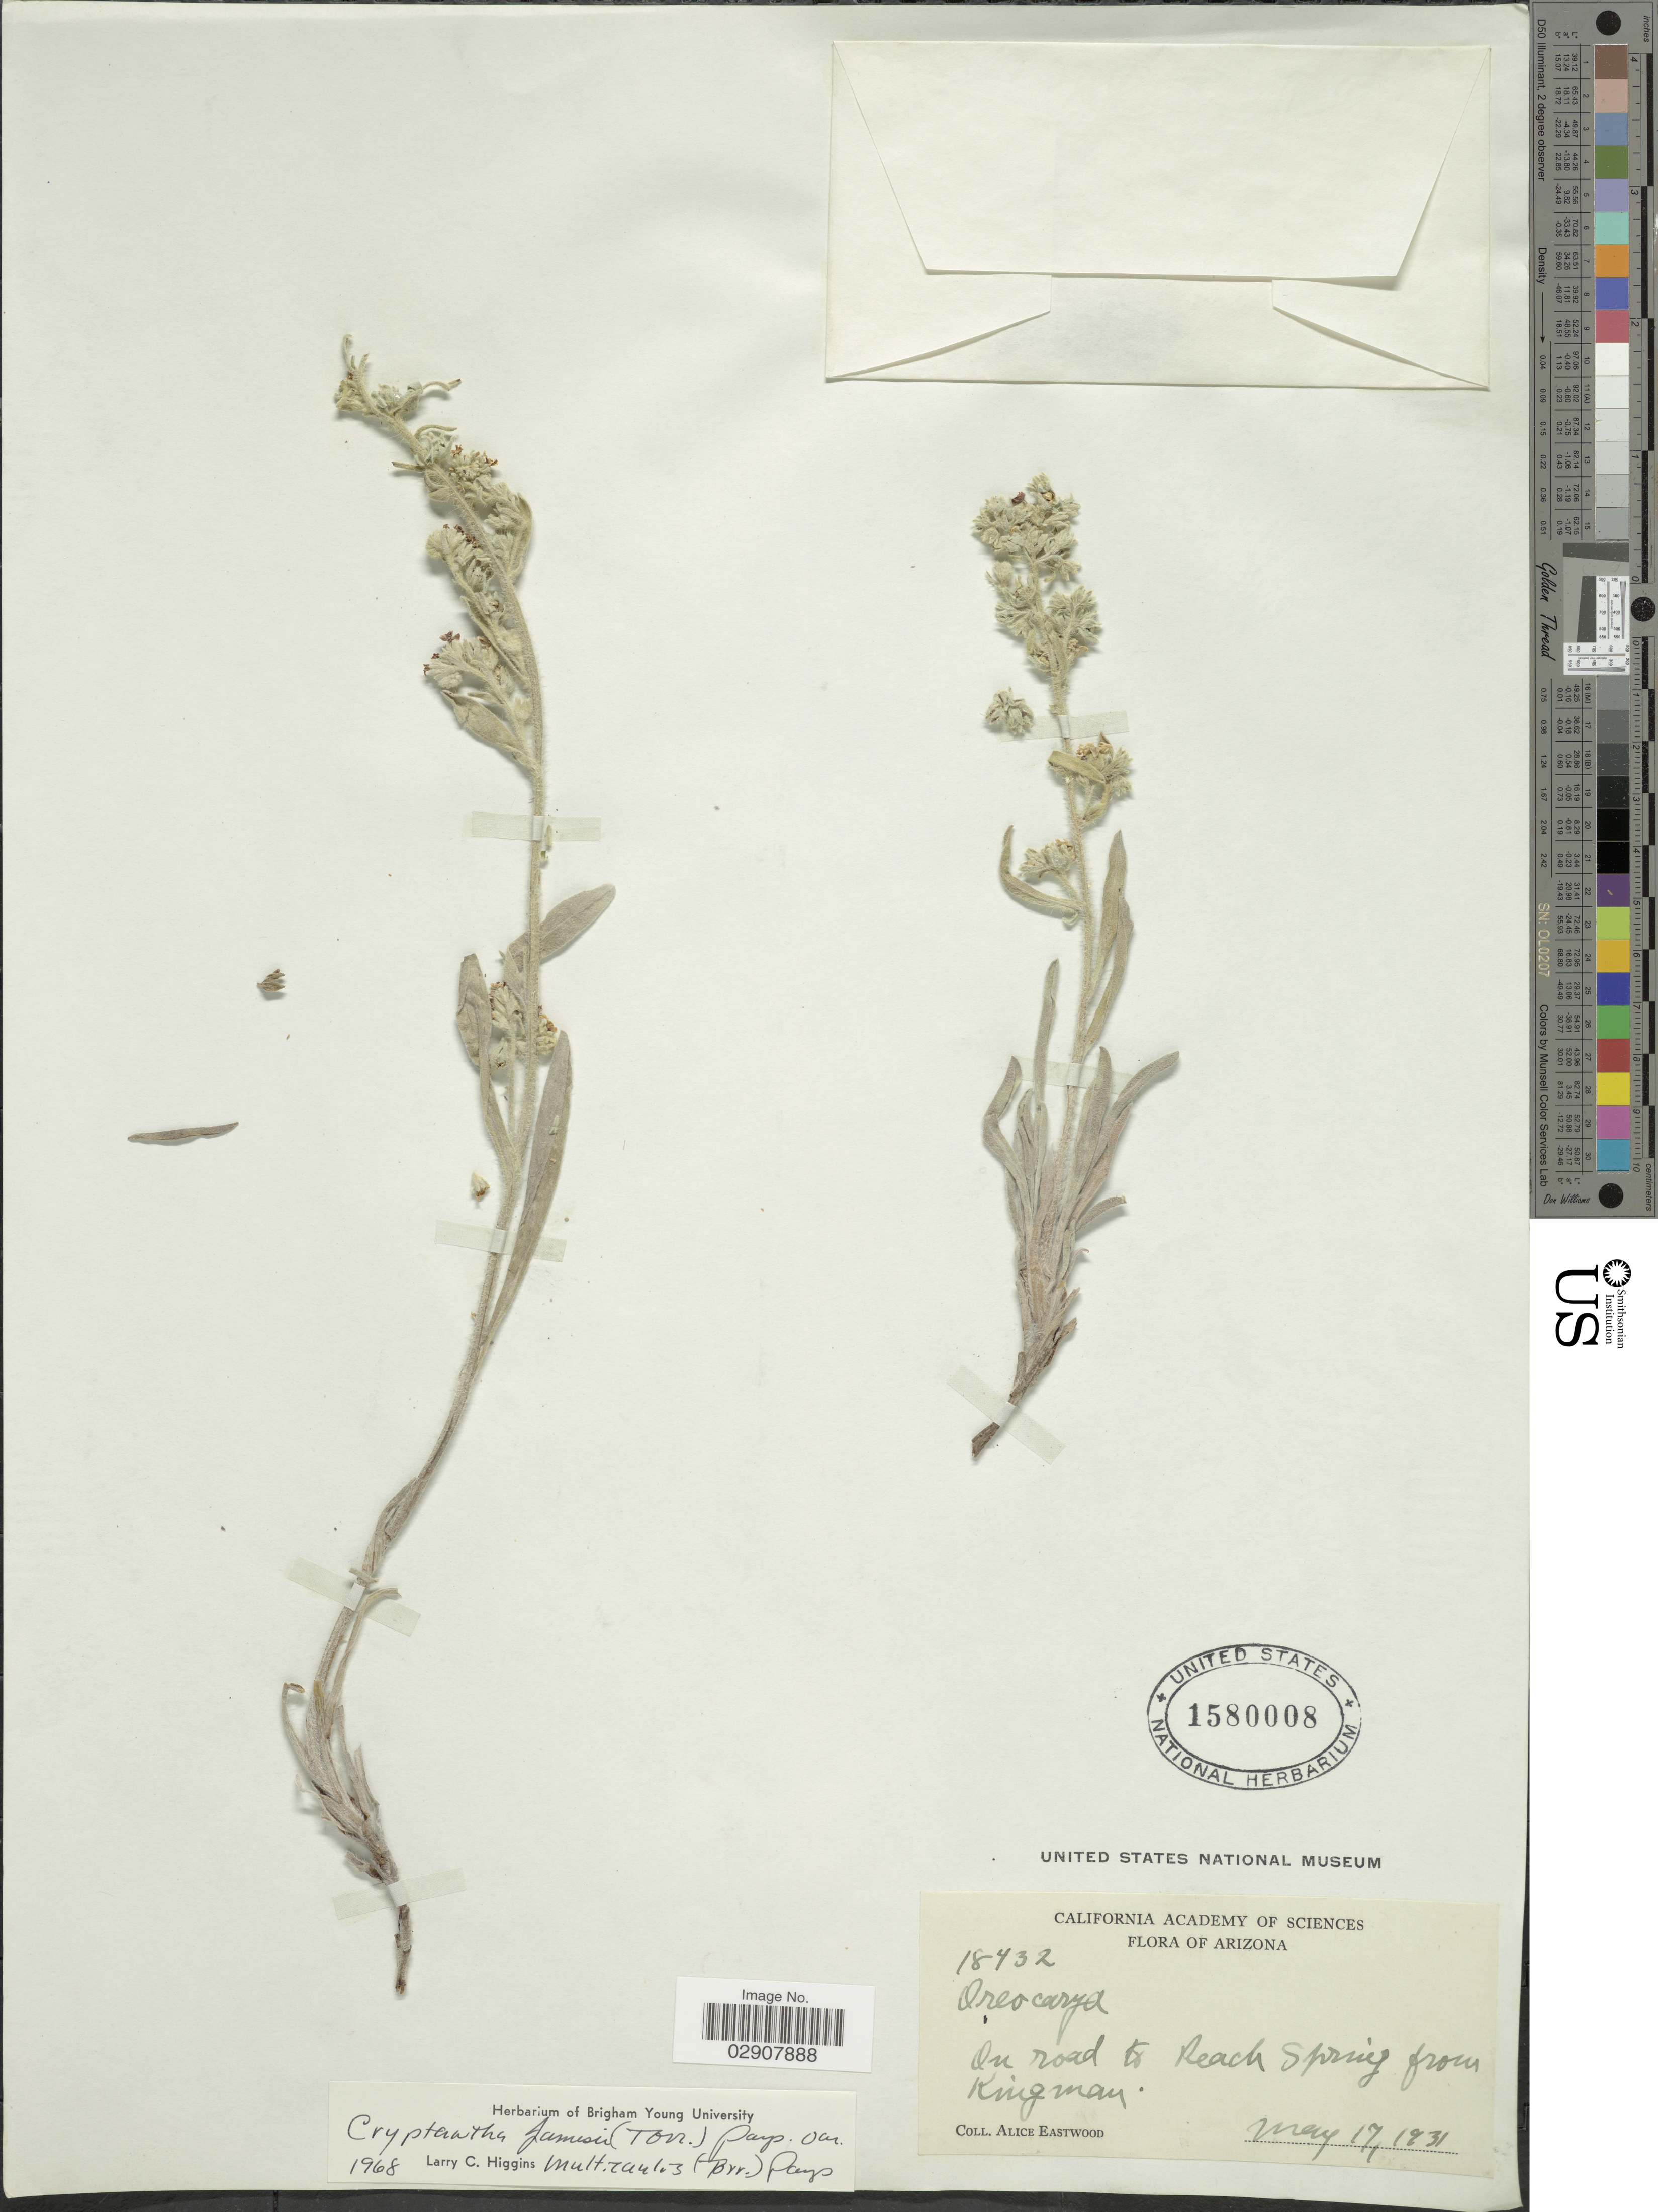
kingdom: Plantae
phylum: Tracheophyta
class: Magnoliopsida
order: Boraginales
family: Boraginaceae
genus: Cryptantha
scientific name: Cryptantha jamesii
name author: (Torr.) Payson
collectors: A. Eastwood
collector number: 18432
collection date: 1931-05-17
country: United States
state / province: Arizona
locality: On road to Reach Spring from Kingman. Arizona.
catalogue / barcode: US 1580008